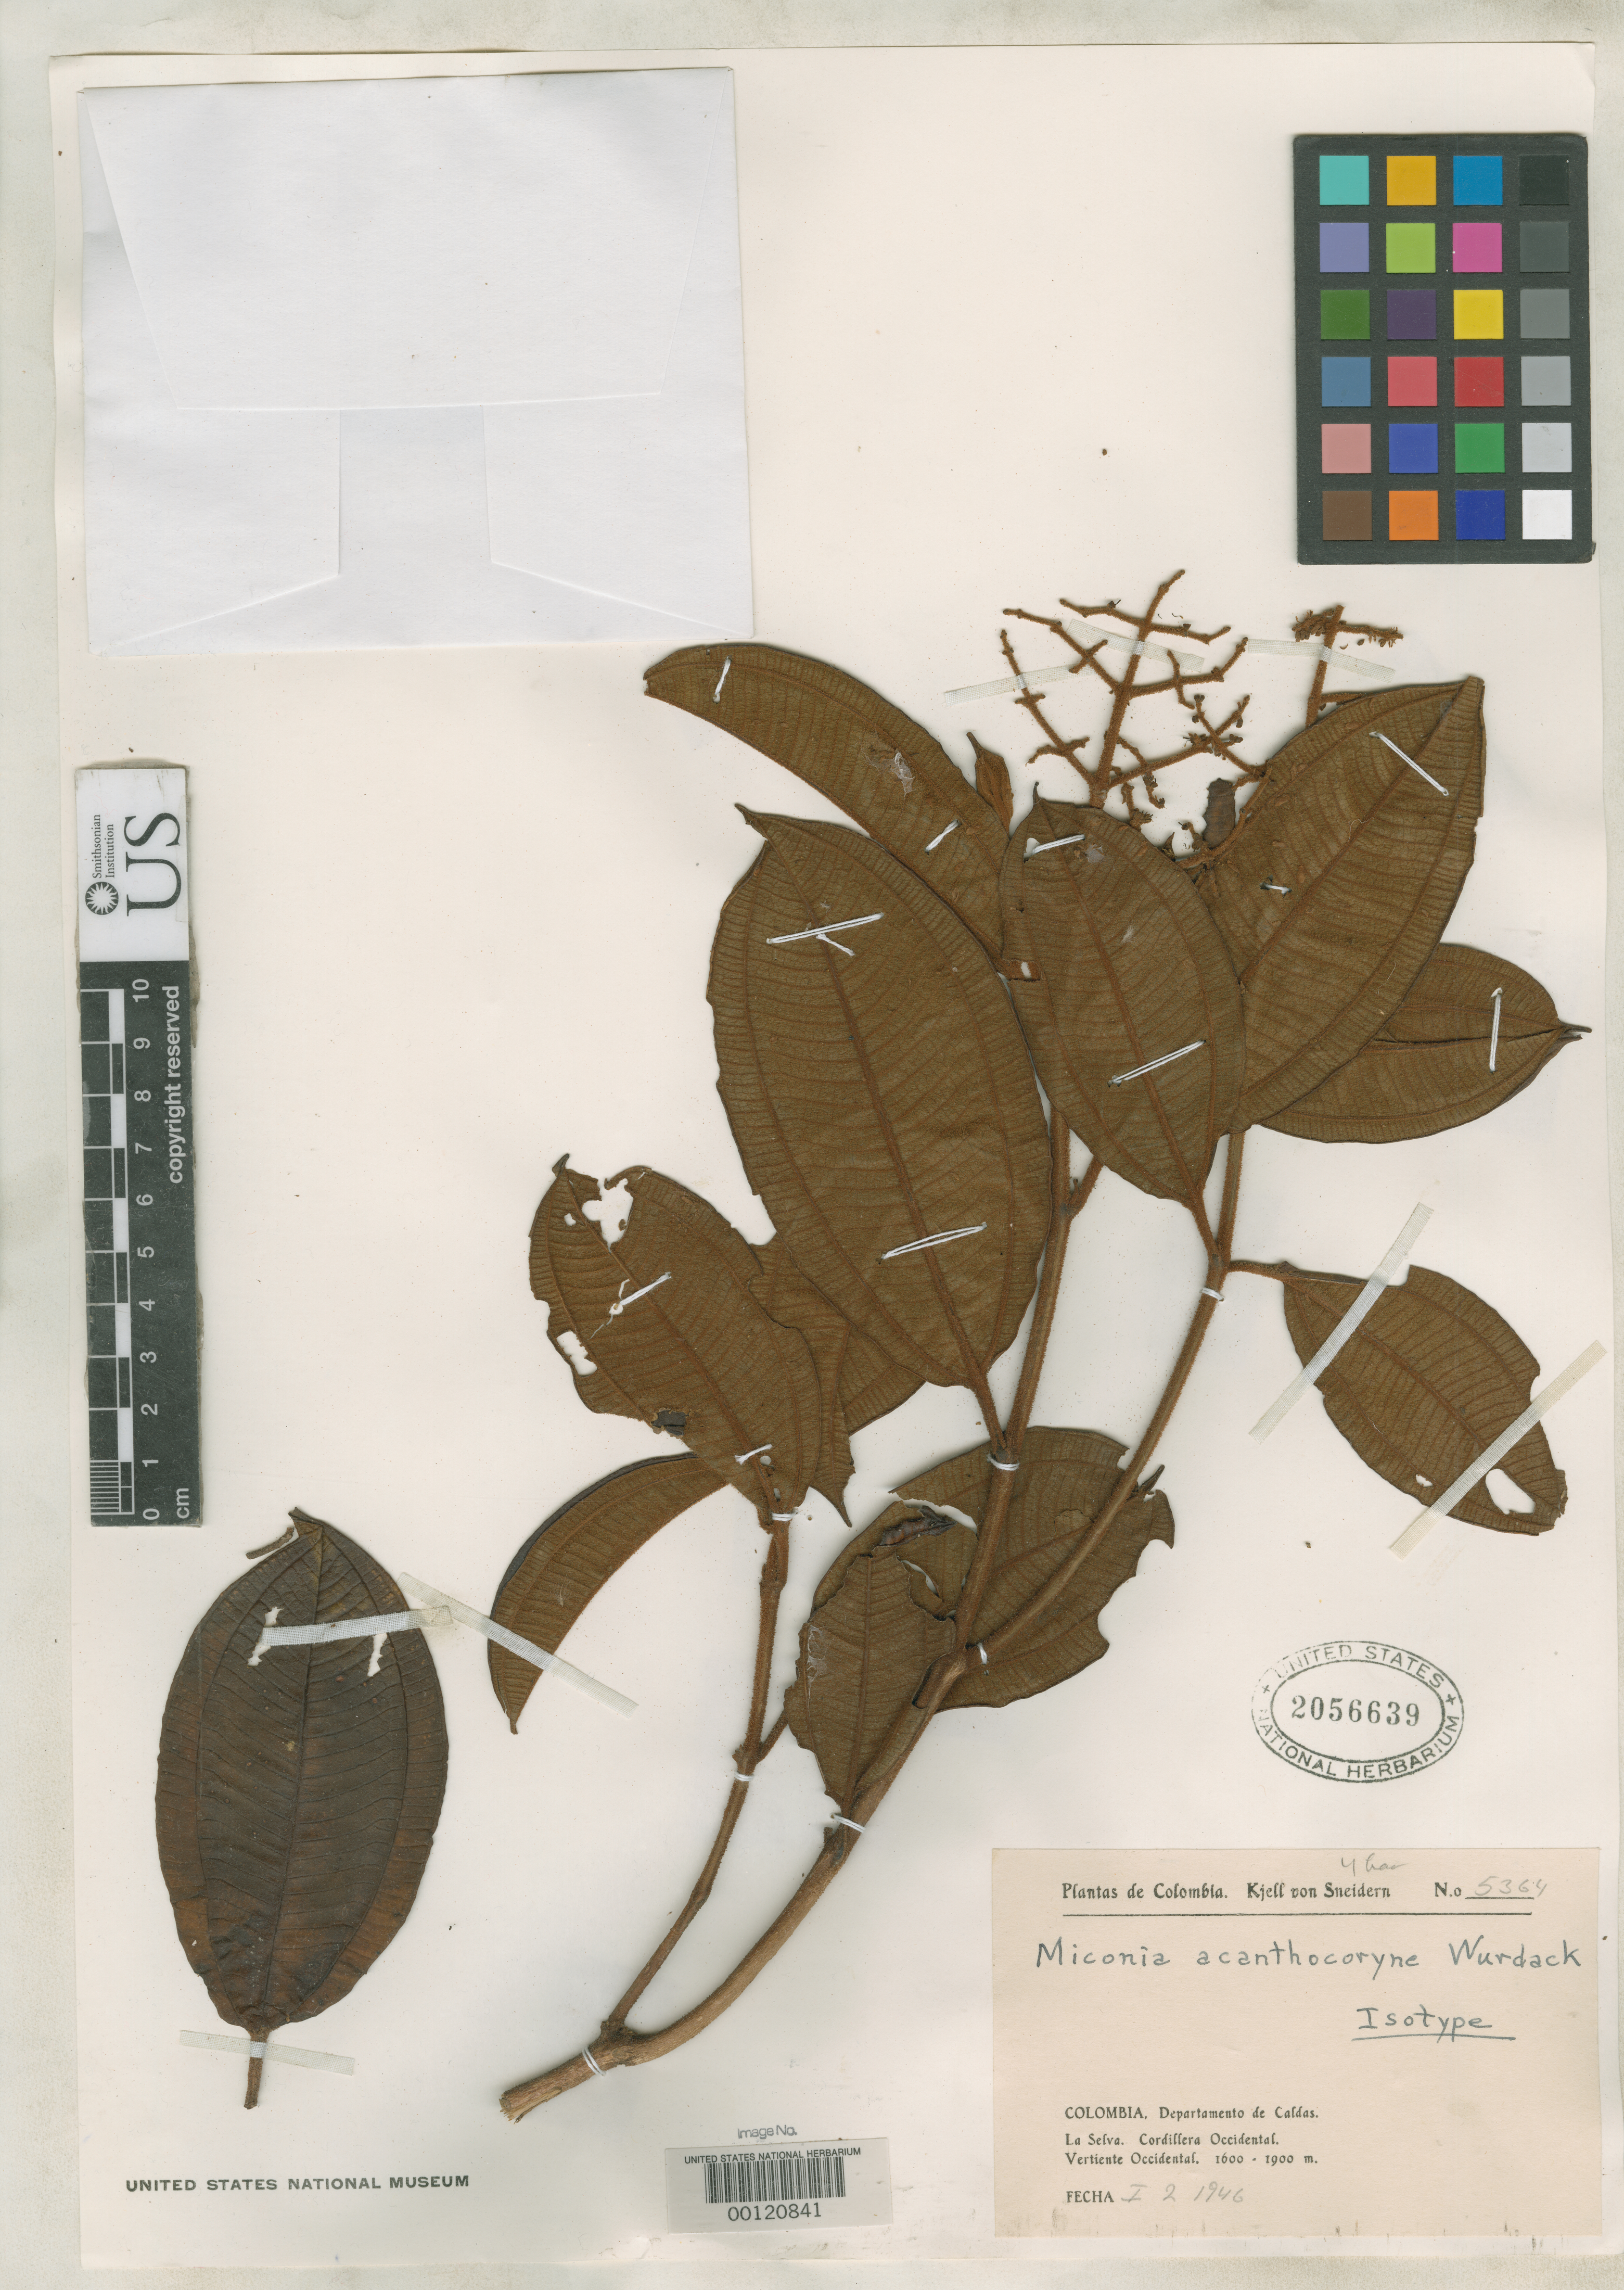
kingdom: Plantae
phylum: Tracheophyta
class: Magnoliopsida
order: Myrtales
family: Melastomataceae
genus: Miconia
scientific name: Miconia acanthocoryne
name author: Wurdack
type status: Isotype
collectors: K. von Sneidern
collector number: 5364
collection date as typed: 02 Jan 1946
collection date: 1946-01-02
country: Colombia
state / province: Caldas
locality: La Selva, Cordillera Occidental.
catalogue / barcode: US 2056639